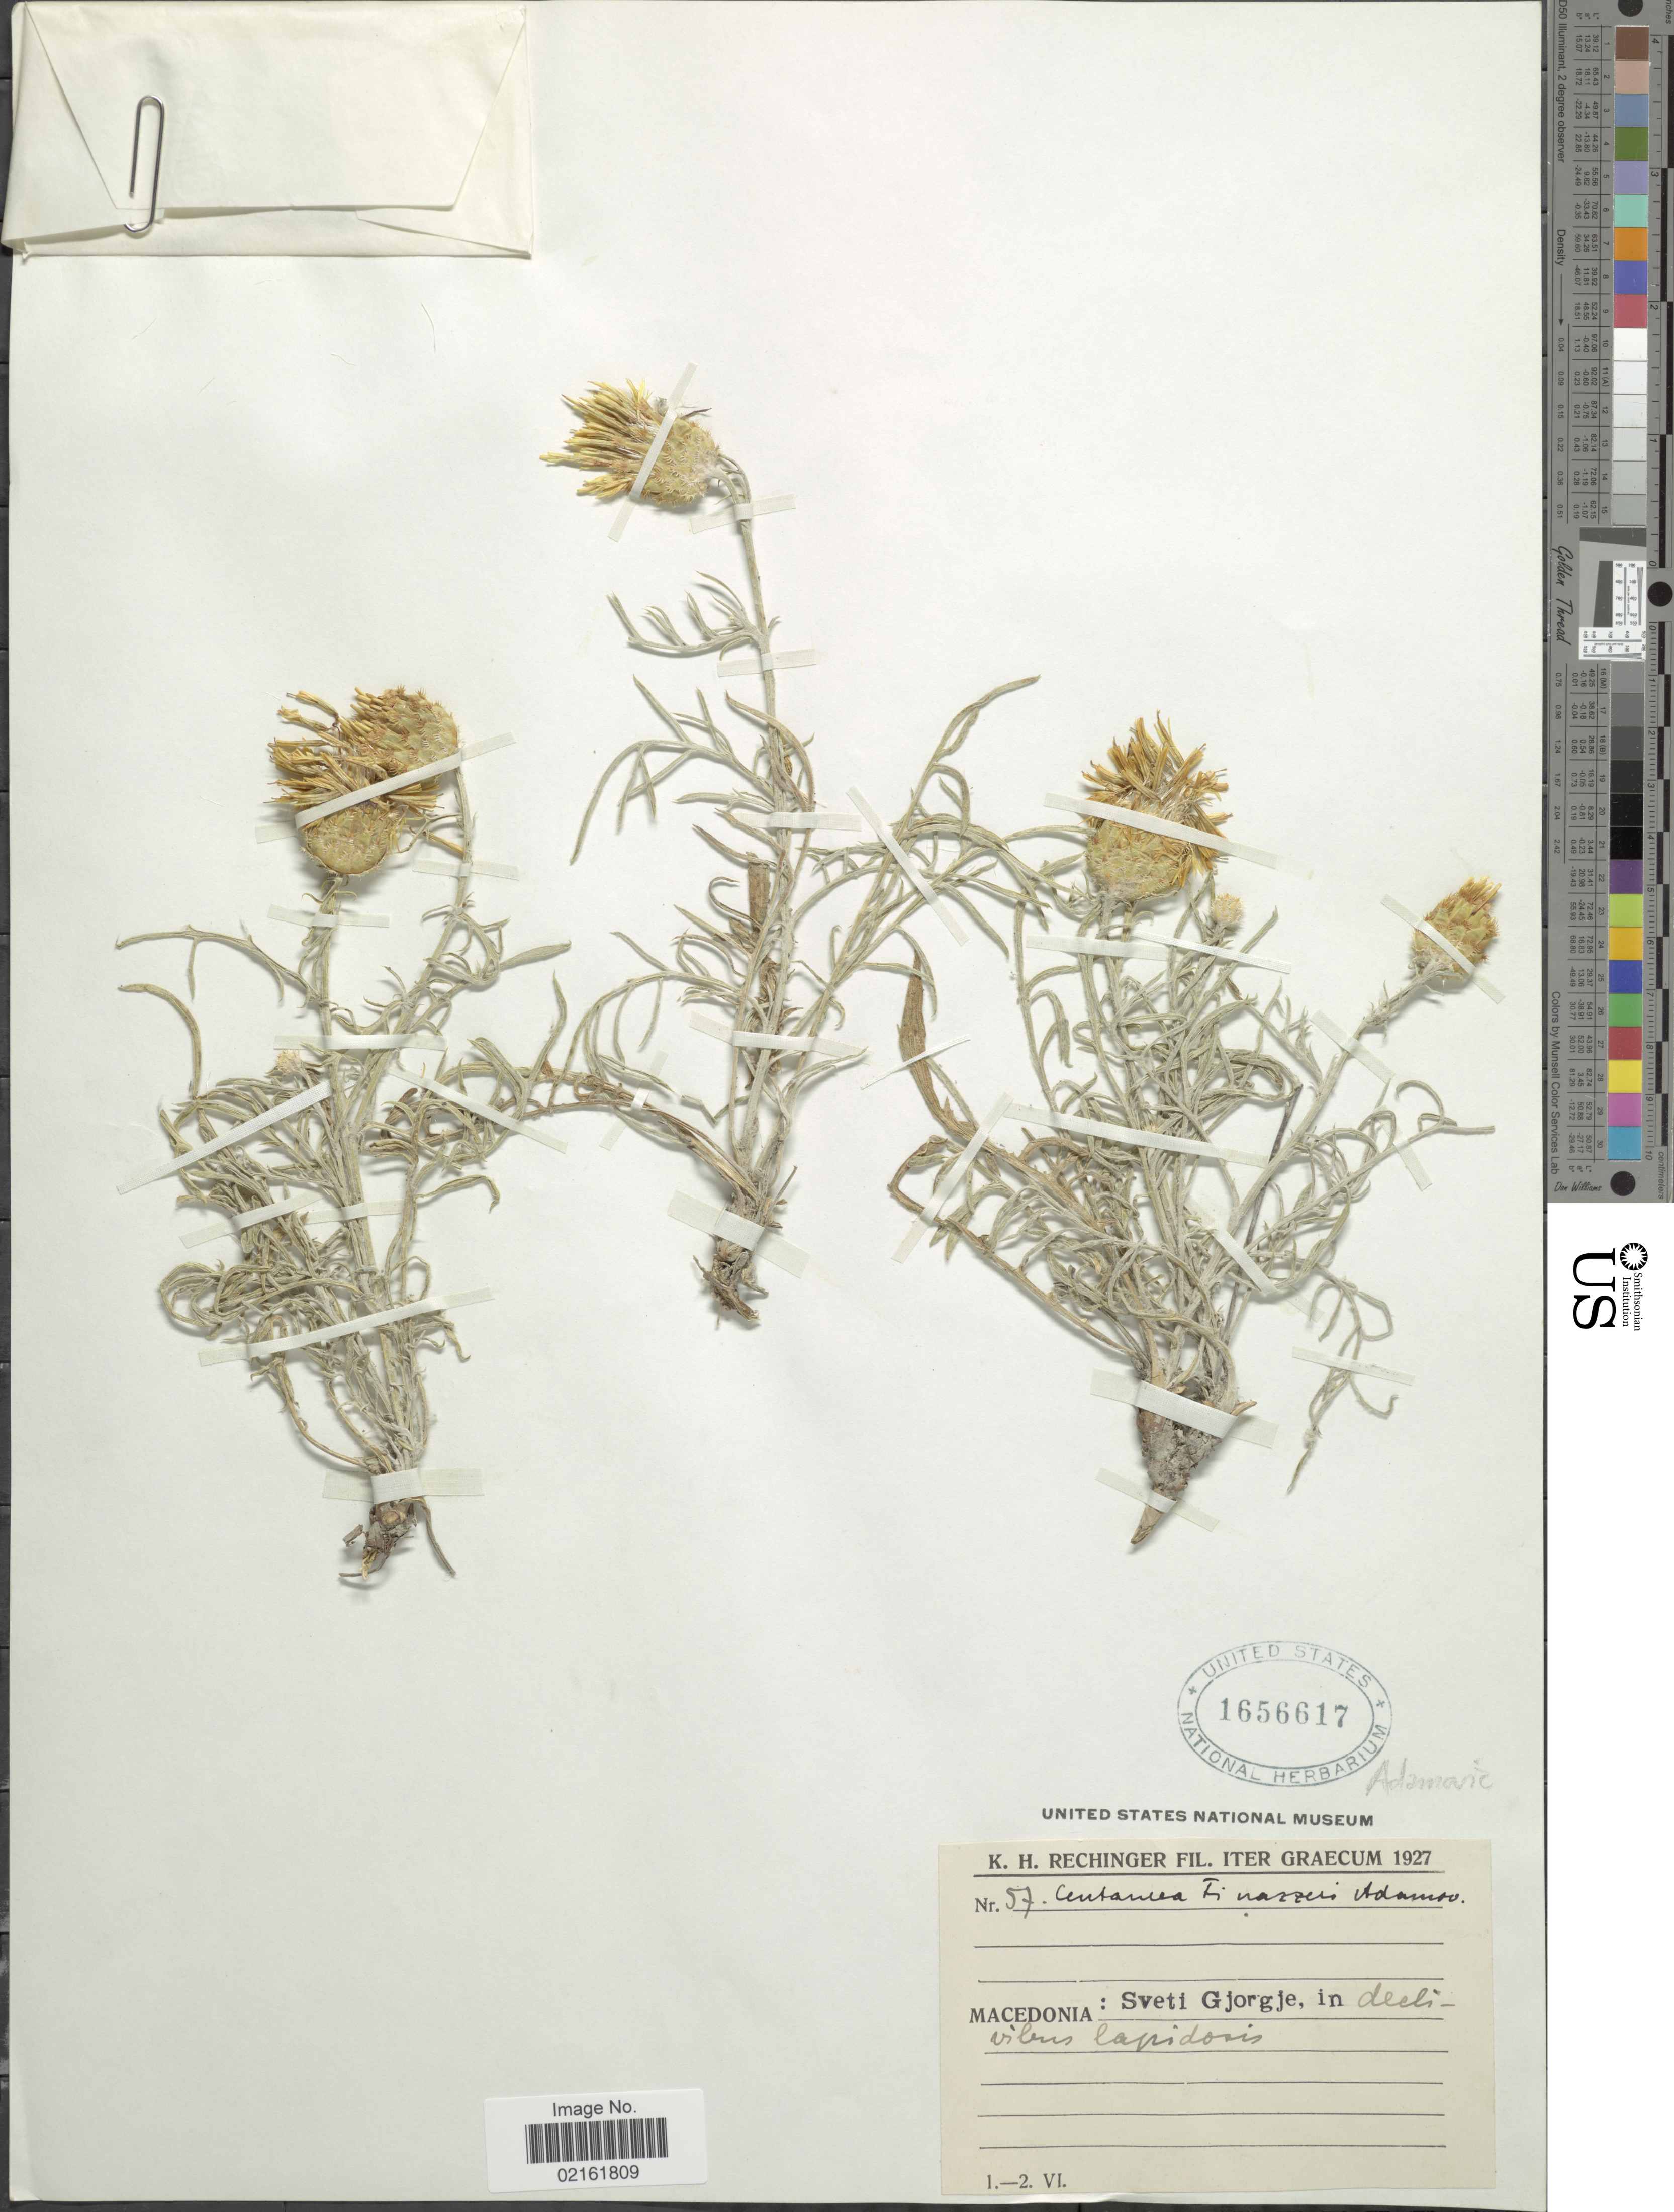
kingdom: Plantae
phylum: Tracheophyta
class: Magnoliopsida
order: Asterales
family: Asteraceae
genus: Centaurea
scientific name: Centaurea sp.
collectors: K. H. Rechinger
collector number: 57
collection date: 1927-06-01/1927-06-02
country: North Macedonia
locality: Macedonia: Sveti Gjorgje, in deelisbus lapirdoris [interpreted]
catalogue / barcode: US 1656617